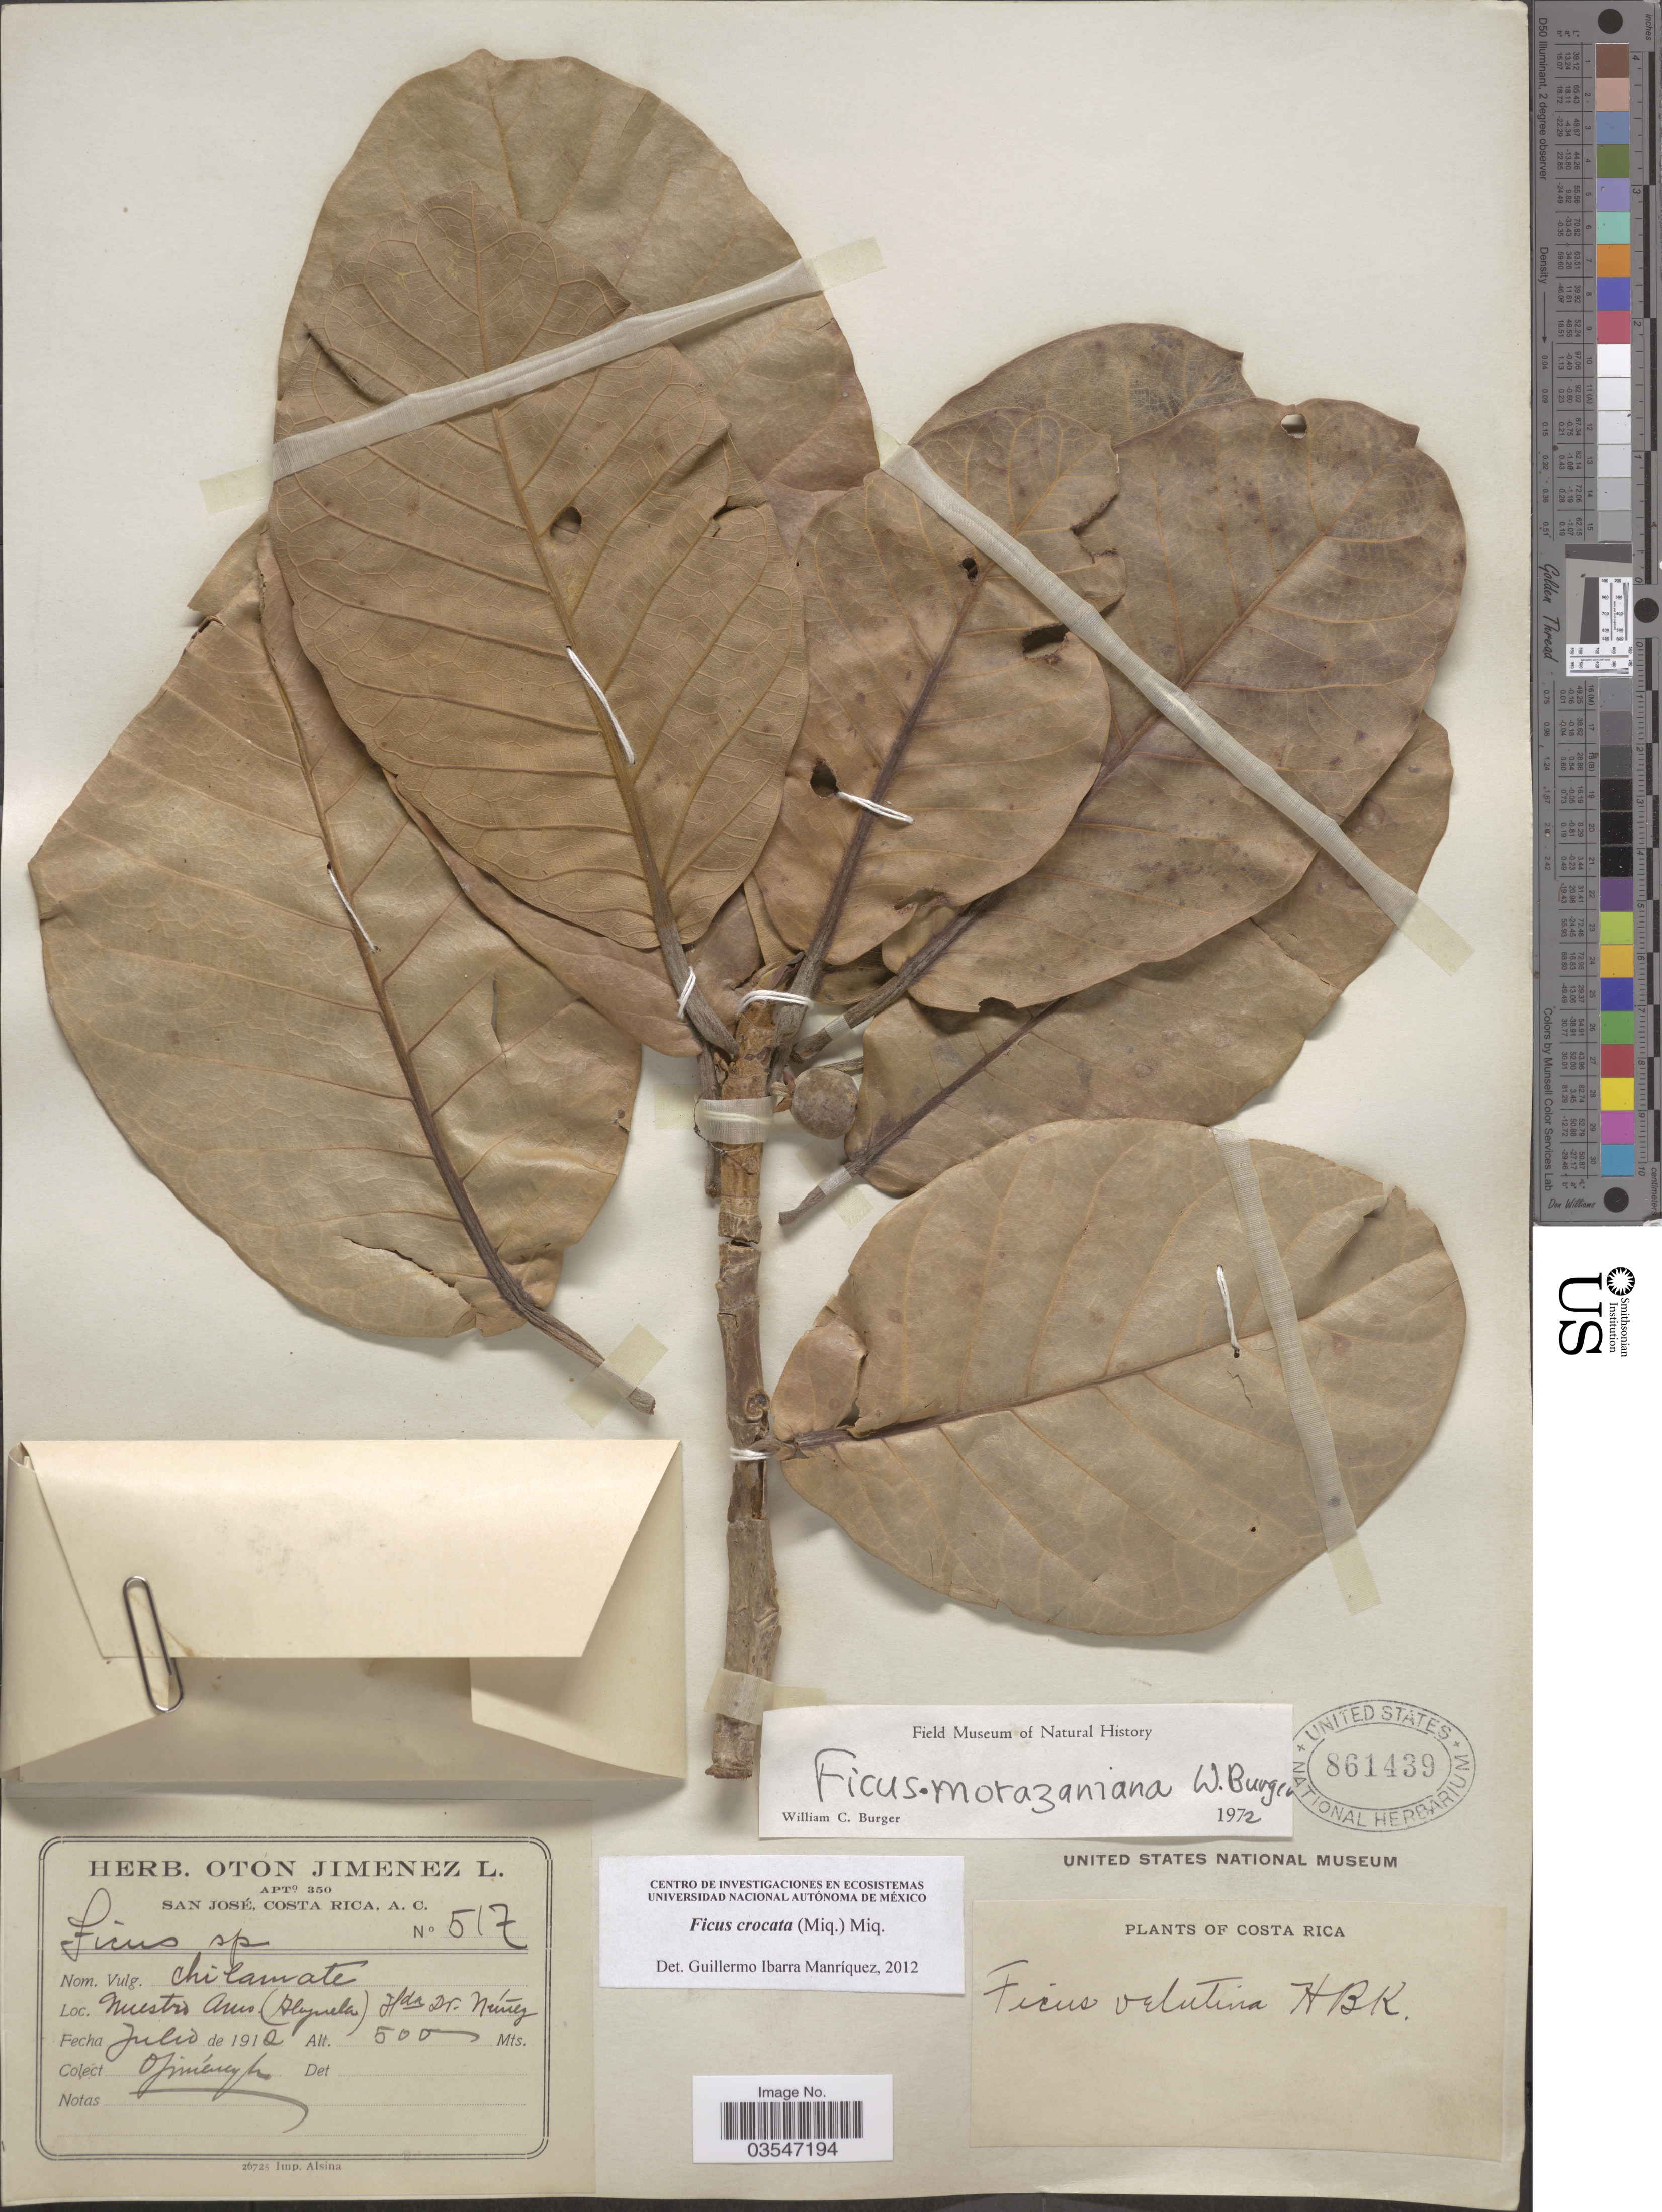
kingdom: Plantae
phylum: Tracheophyta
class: Magnoliopsida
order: Rosales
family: Moraceae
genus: Ficus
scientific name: Ficus crocata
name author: (Miq.) Miq.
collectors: O. Jiménez L.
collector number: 517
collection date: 1912-07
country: Costa Rica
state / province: Alajuela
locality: Nuestro Amo, Hda. Dr. Núñez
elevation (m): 500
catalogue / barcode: US 861439